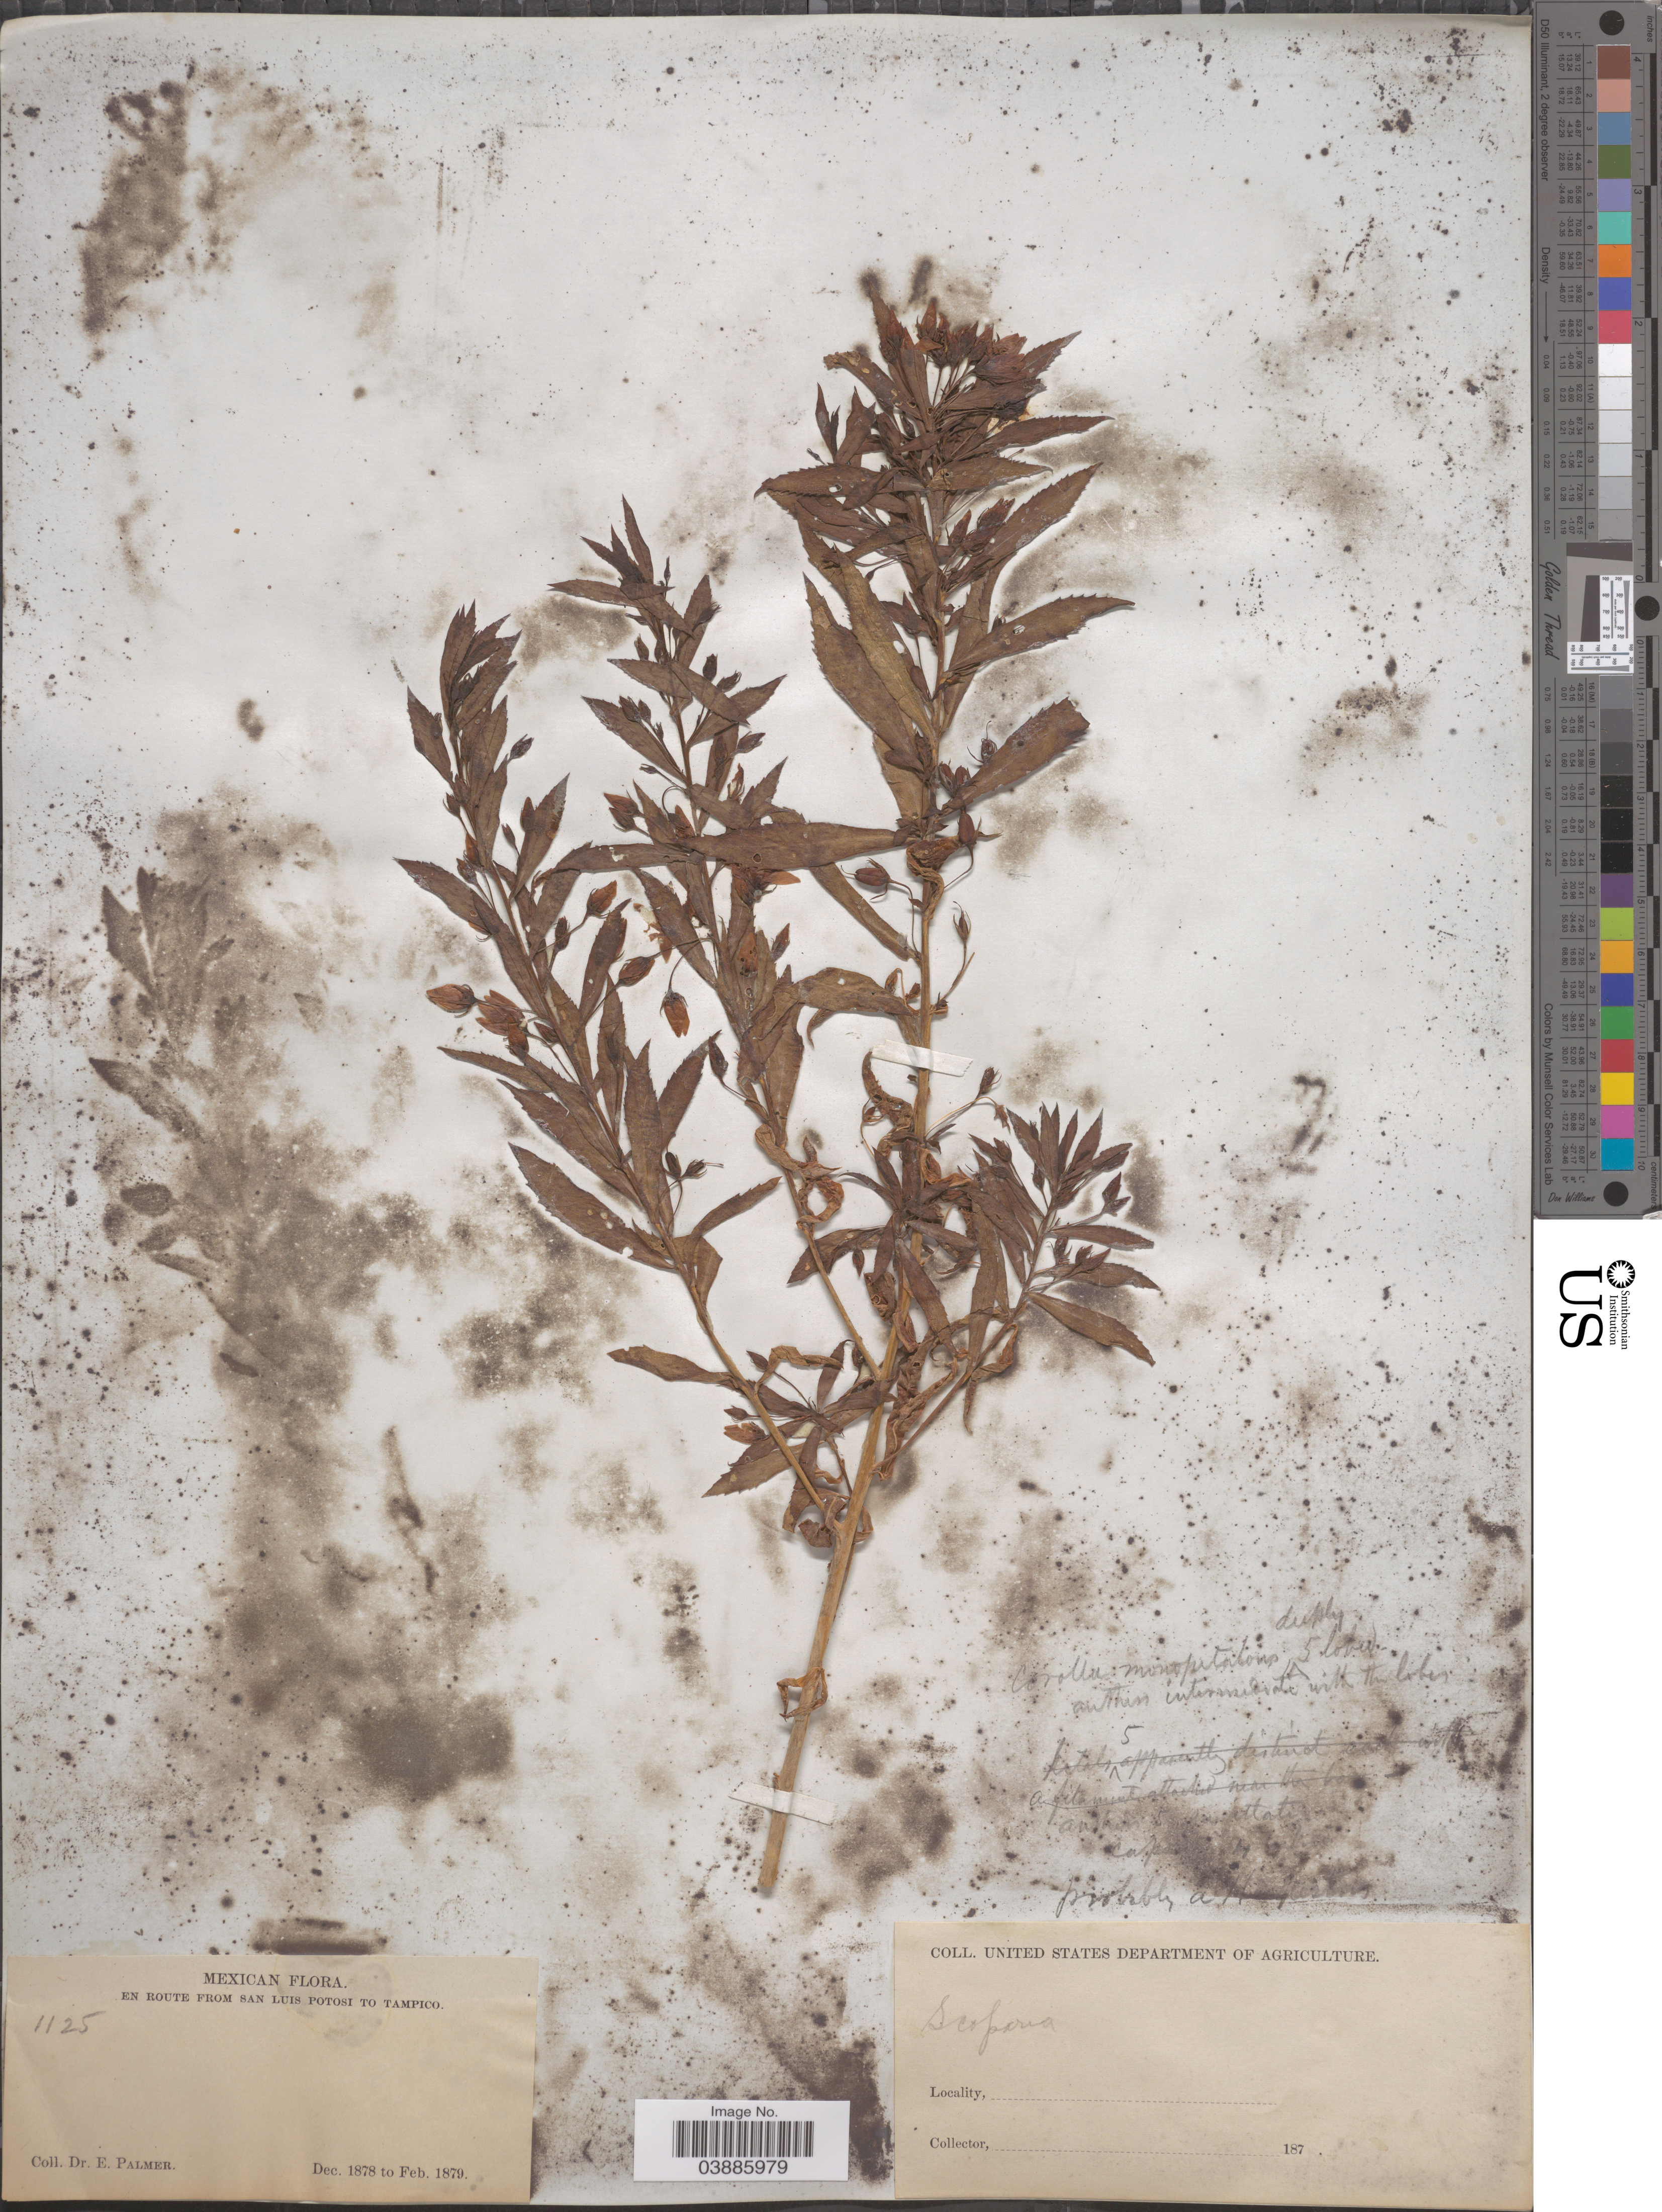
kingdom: Plantae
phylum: Tracheophyta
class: Magnoliopsida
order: Lamiales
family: Plantaginaceae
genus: Scoparia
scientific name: Scoparia dulcis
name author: L.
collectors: E. Palmer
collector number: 1125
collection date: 1878-12/1879-02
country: Mexico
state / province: San Luis Potosí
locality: En route from San Luis Potosi to Tampico.